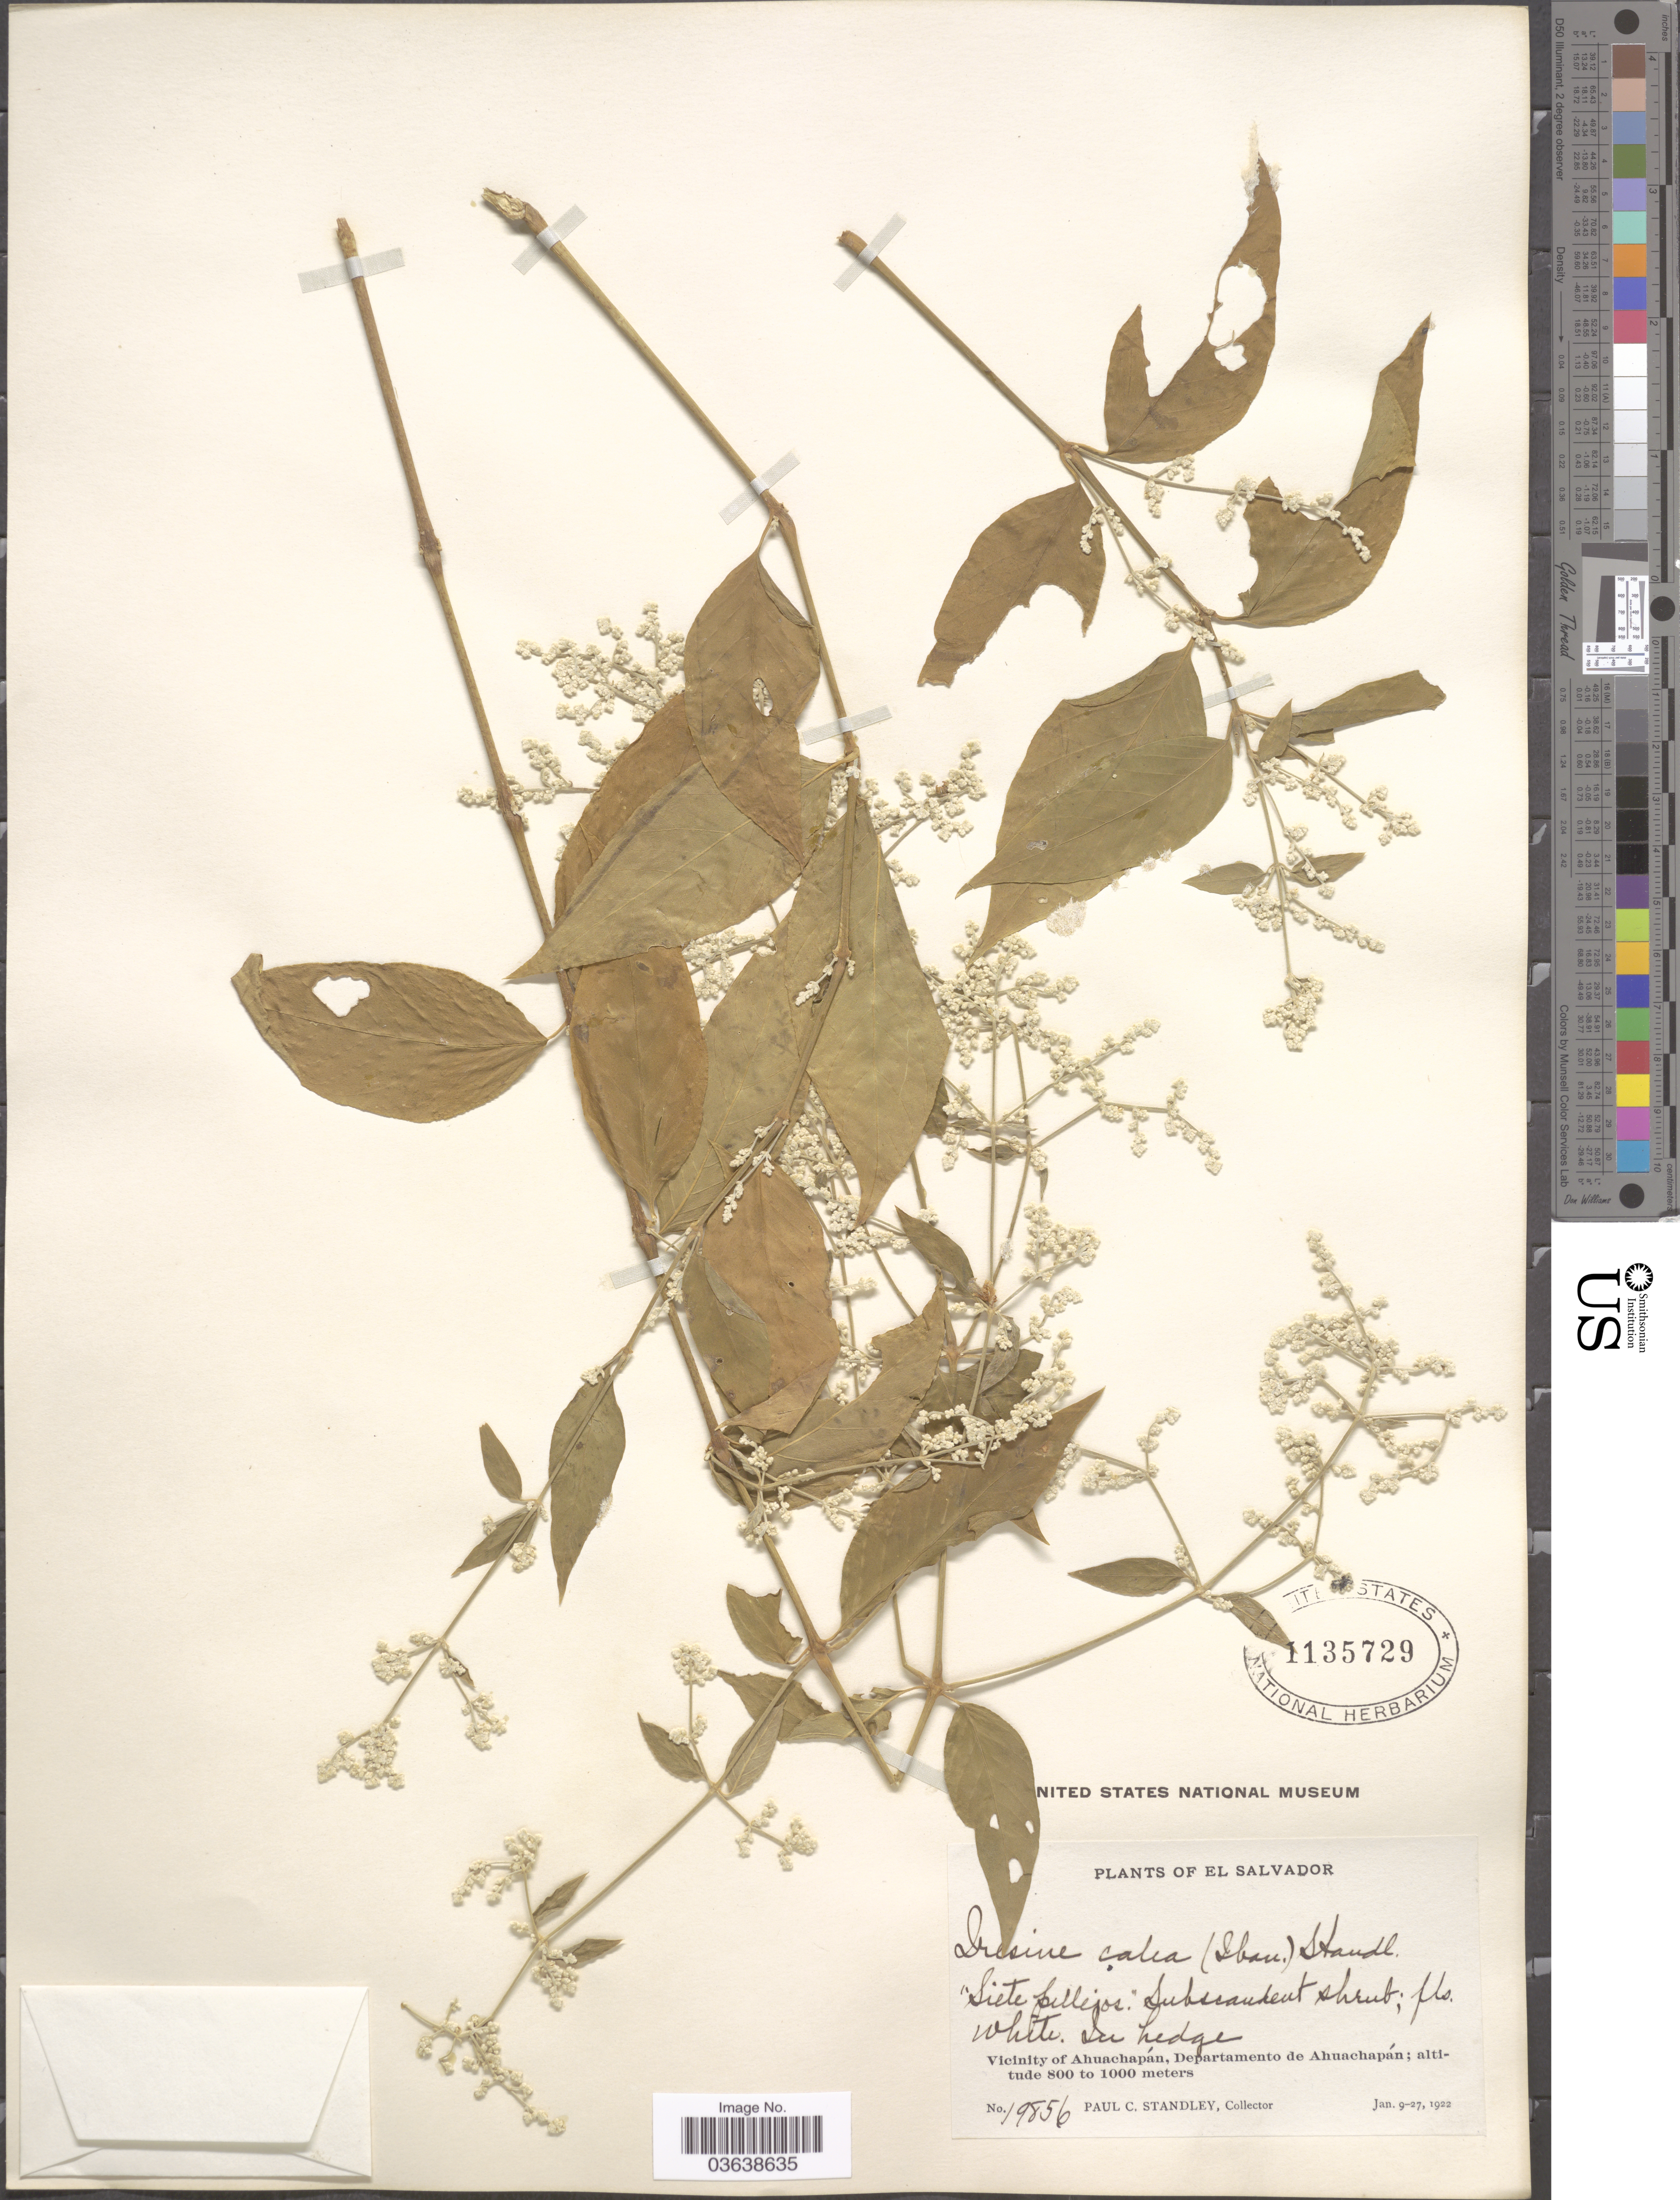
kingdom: Plantae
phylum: Tracheophyta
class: Magnoliopsida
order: Caryophyllales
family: Amaranthaceae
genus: Iresine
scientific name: Iresine calea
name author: (Ibáñez) Standl.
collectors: P. C. Standley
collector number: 19856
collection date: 1922-01-09/1922-01-27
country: El Salvador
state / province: Ahuachapan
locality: Vicinity of Ahuachapán, Departamento de Ahuachapán.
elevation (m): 800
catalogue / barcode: US 1135729